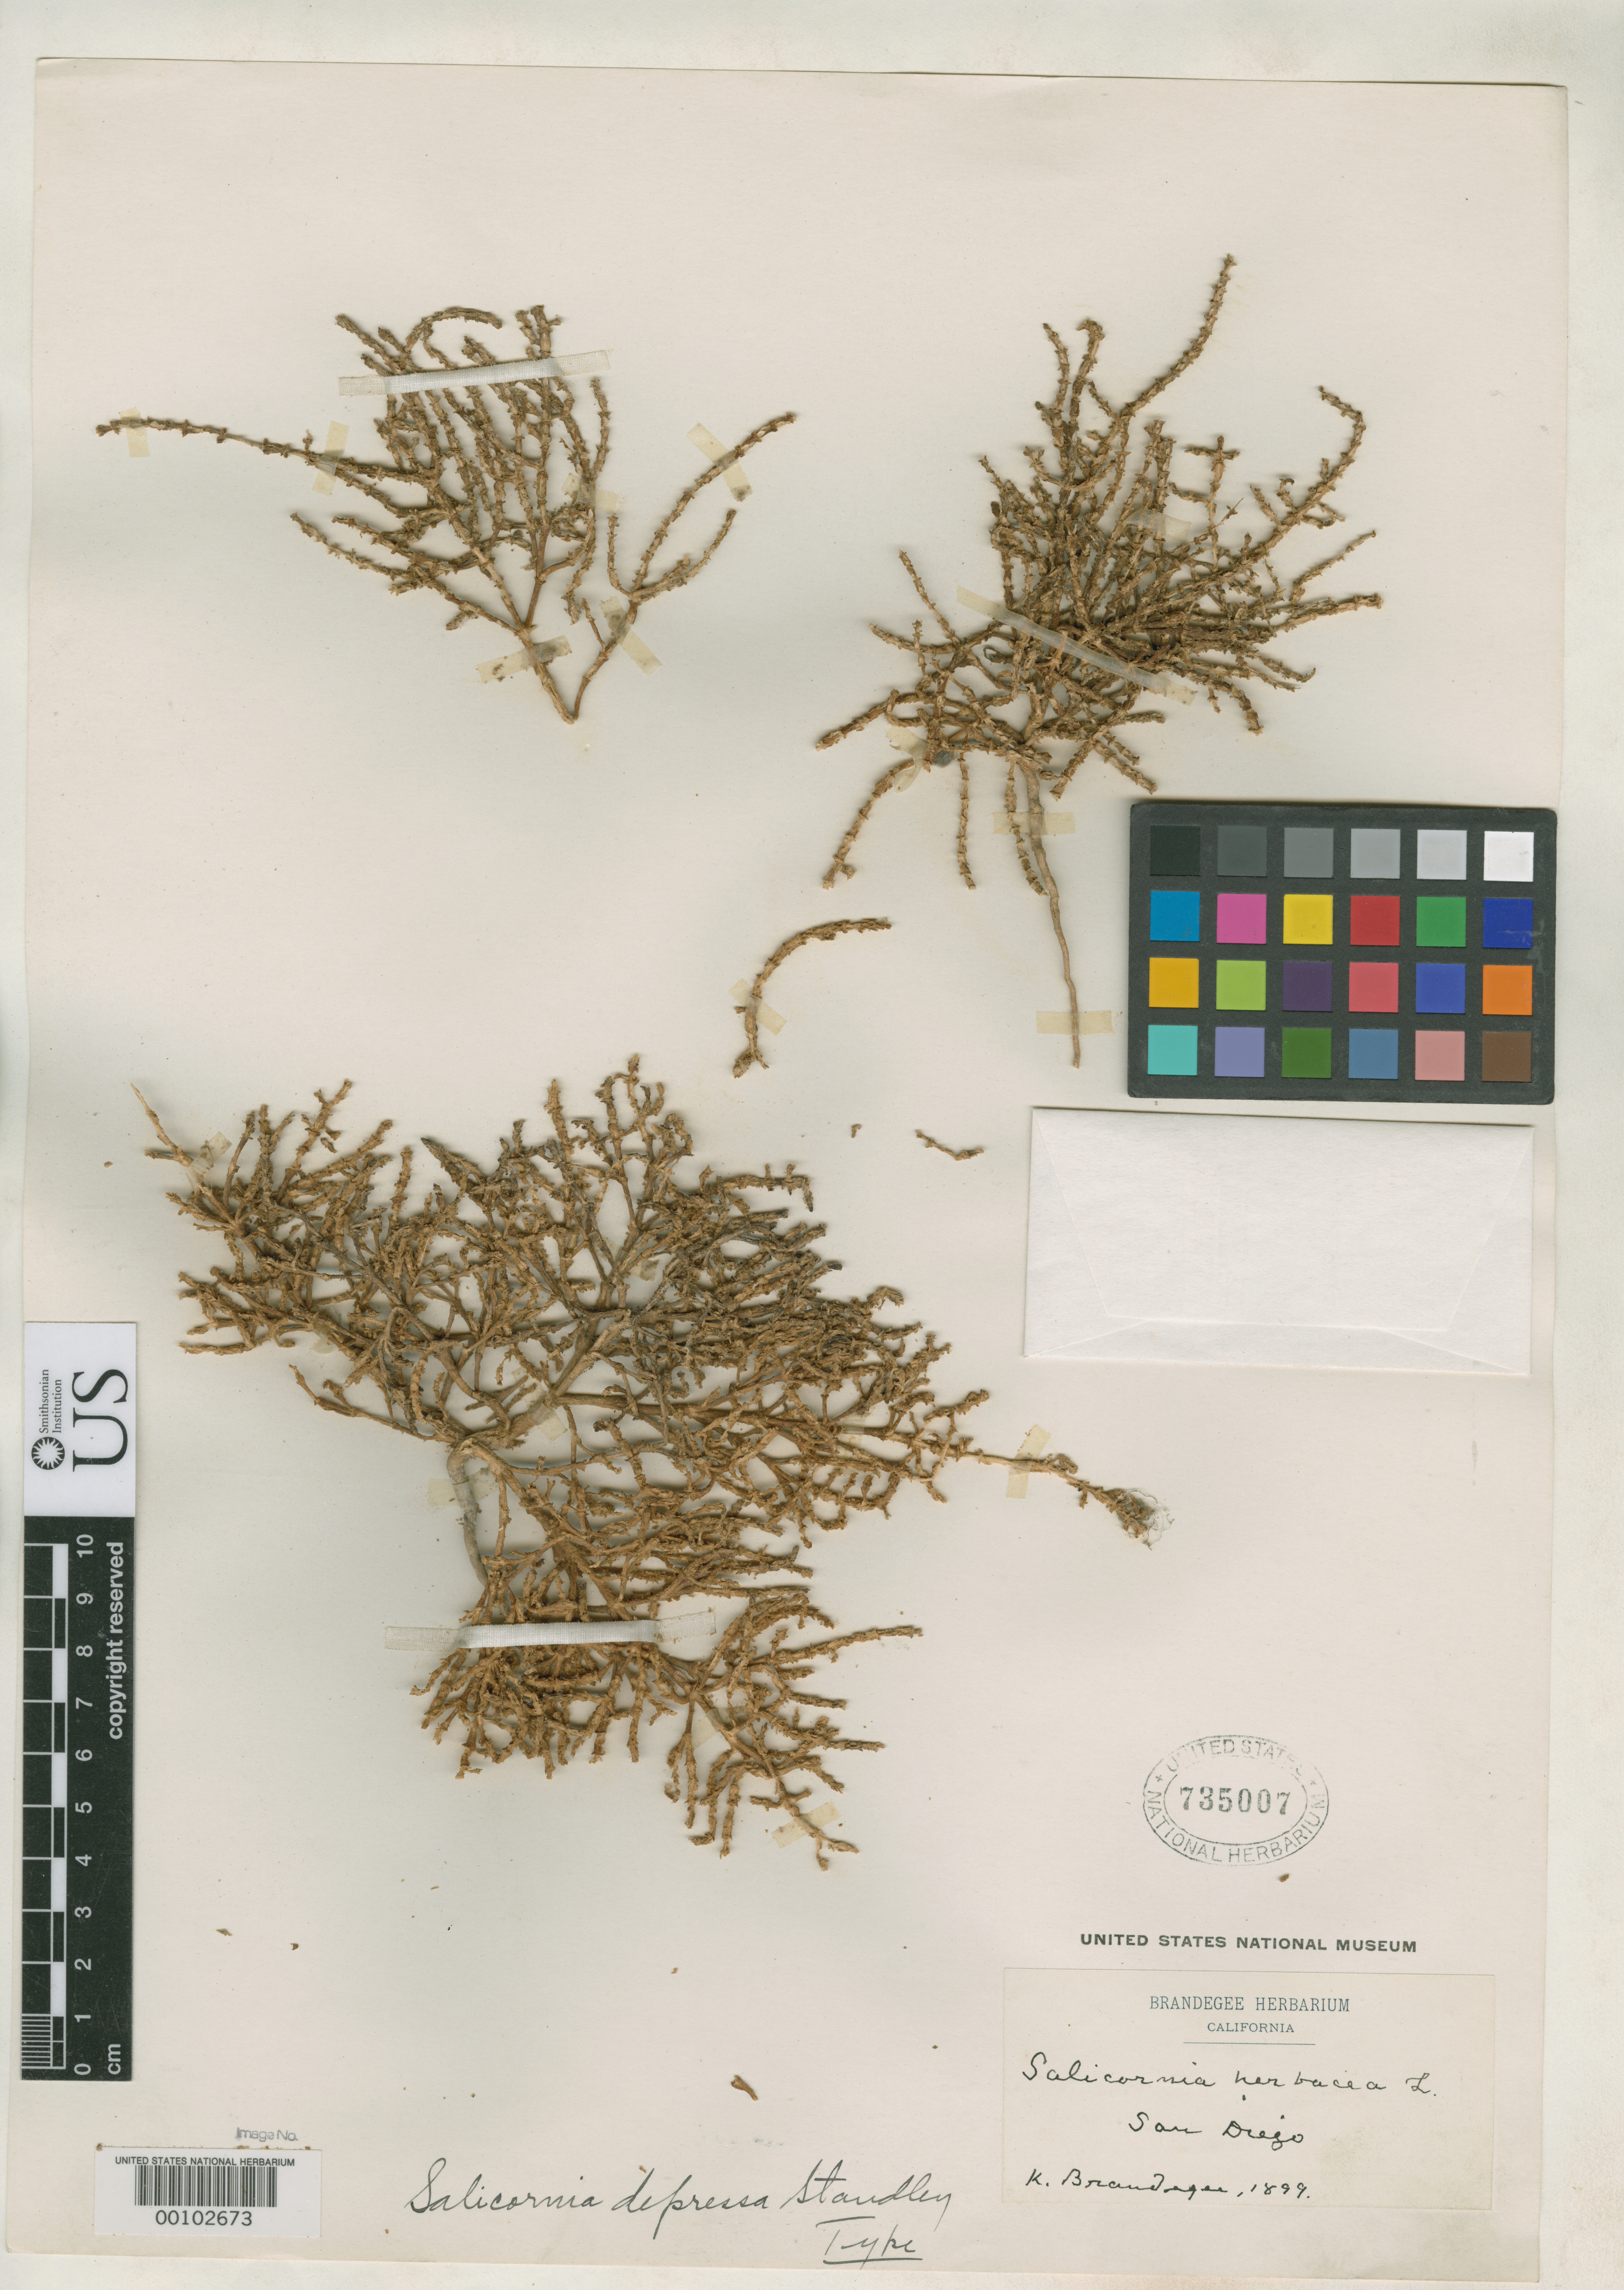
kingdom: Plantae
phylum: Tracheophyta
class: Magnoliopsida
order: Caryophyllales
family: Amaranthaceae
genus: Salicornia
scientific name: Salicornia depressa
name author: Standl.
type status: Holotype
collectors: M. K. Brandegee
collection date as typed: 1899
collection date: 1899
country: United States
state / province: California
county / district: San Diego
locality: San Diego.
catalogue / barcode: US 735007